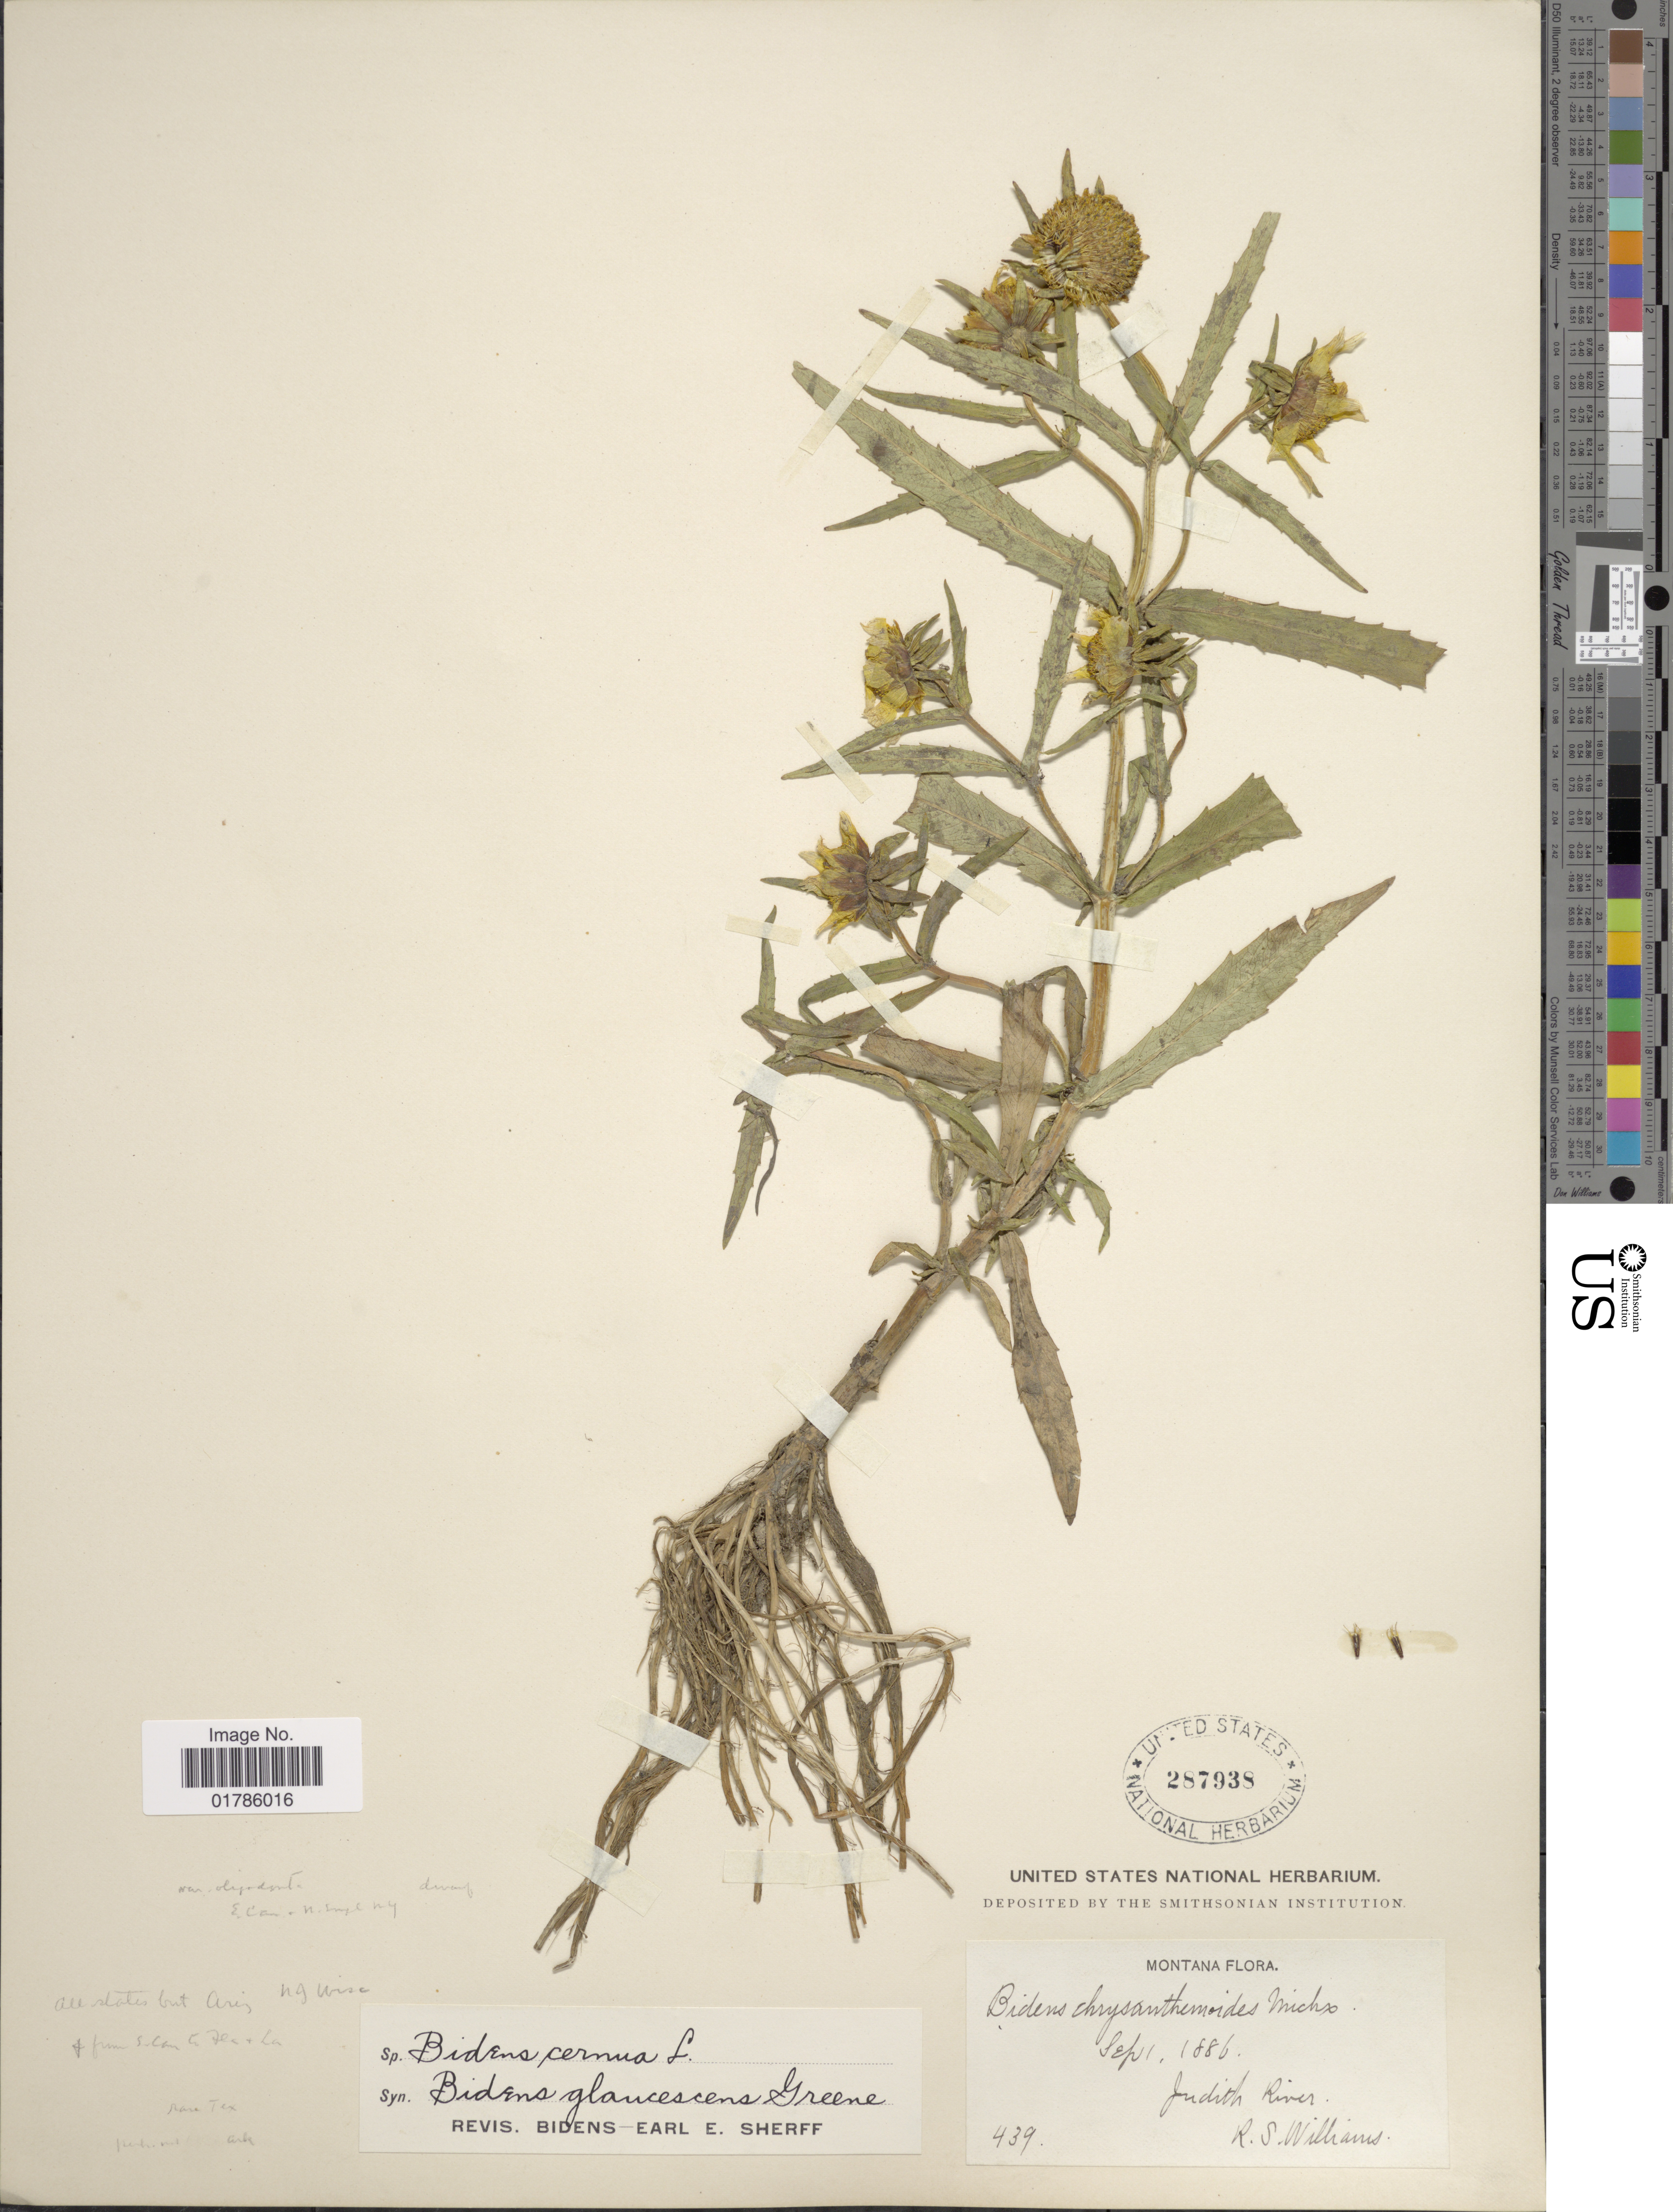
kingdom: Plantae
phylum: Tracheophyta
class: Magnoliopsida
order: Asterales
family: Asteraceae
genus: Bidens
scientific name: Bidens cernua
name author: L.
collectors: R. S. Williams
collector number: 439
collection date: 1886-09-01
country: United States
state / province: Montana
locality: Judith River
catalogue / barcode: US 287938